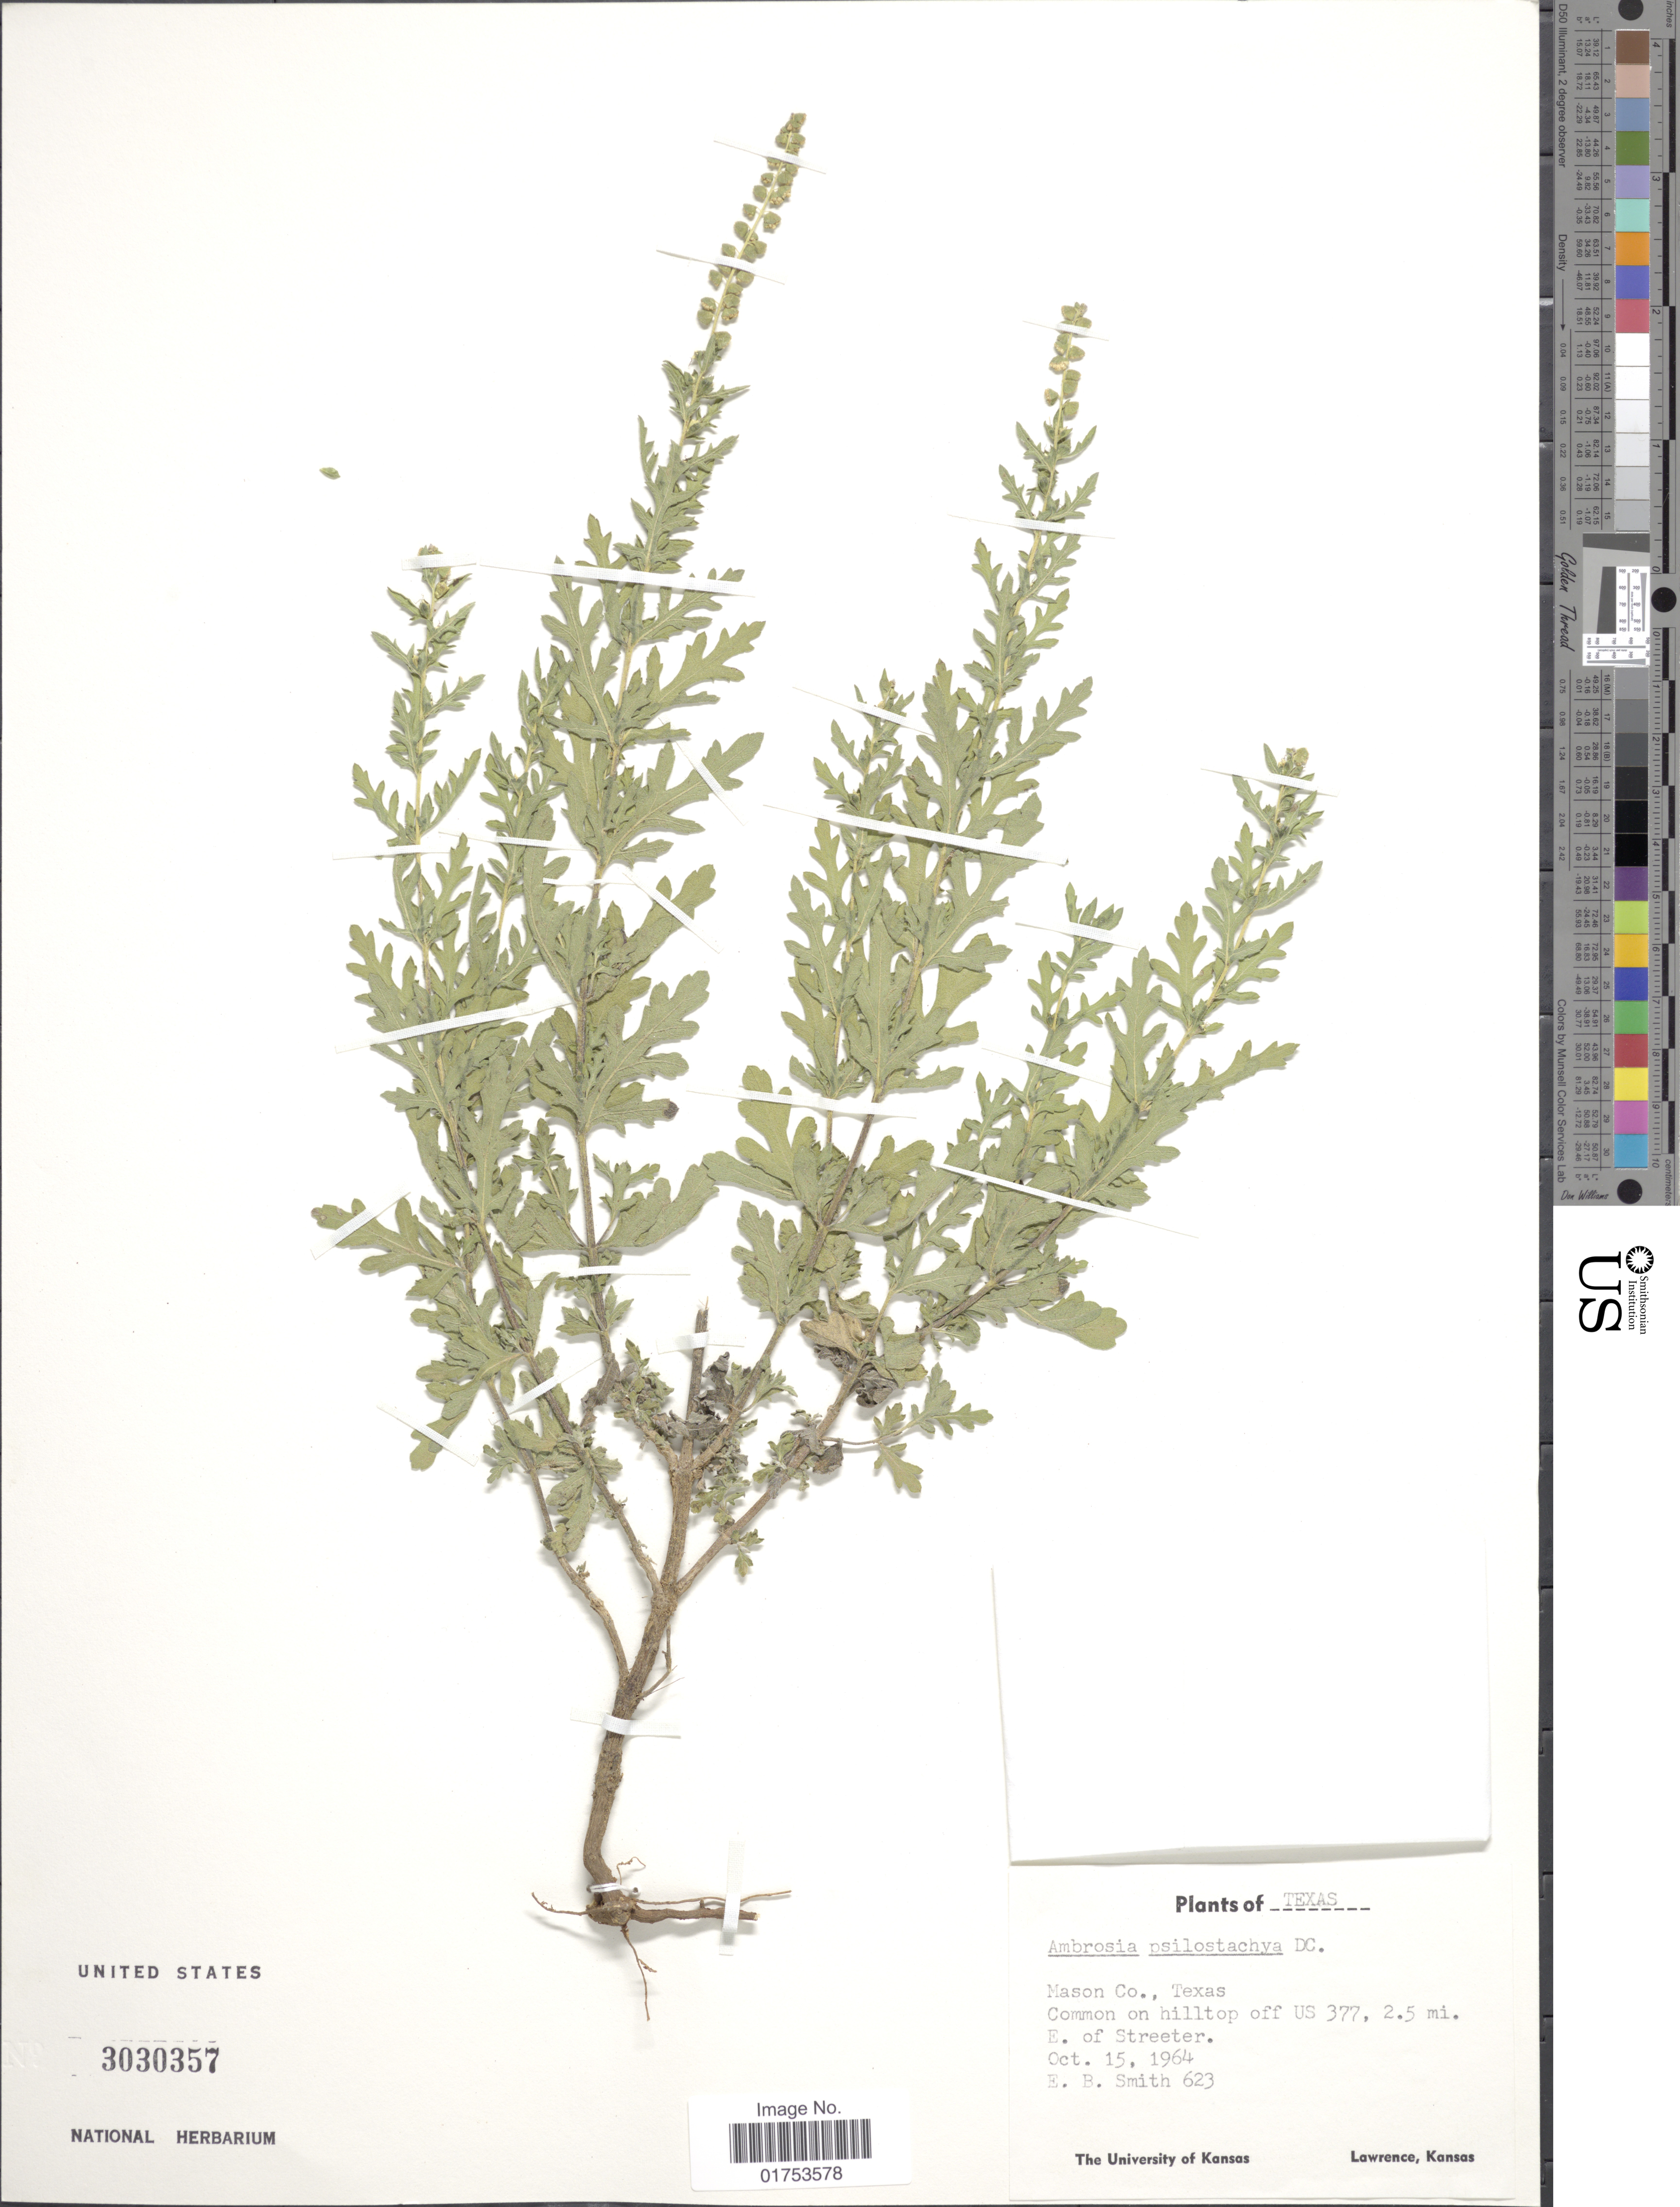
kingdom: Plantae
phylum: Tracheophyta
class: Magnoliopsida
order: Asterales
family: Asteraceae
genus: Ambrosia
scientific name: Ambrosia psilostachya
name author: DC.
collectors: E. B. Smith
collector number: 623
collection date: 1964-10-15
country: United States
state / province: Texas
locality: Mason Co., Common on hilltop off US 377, 2.5 mi. E. of Streeter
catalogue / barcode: US 3030357